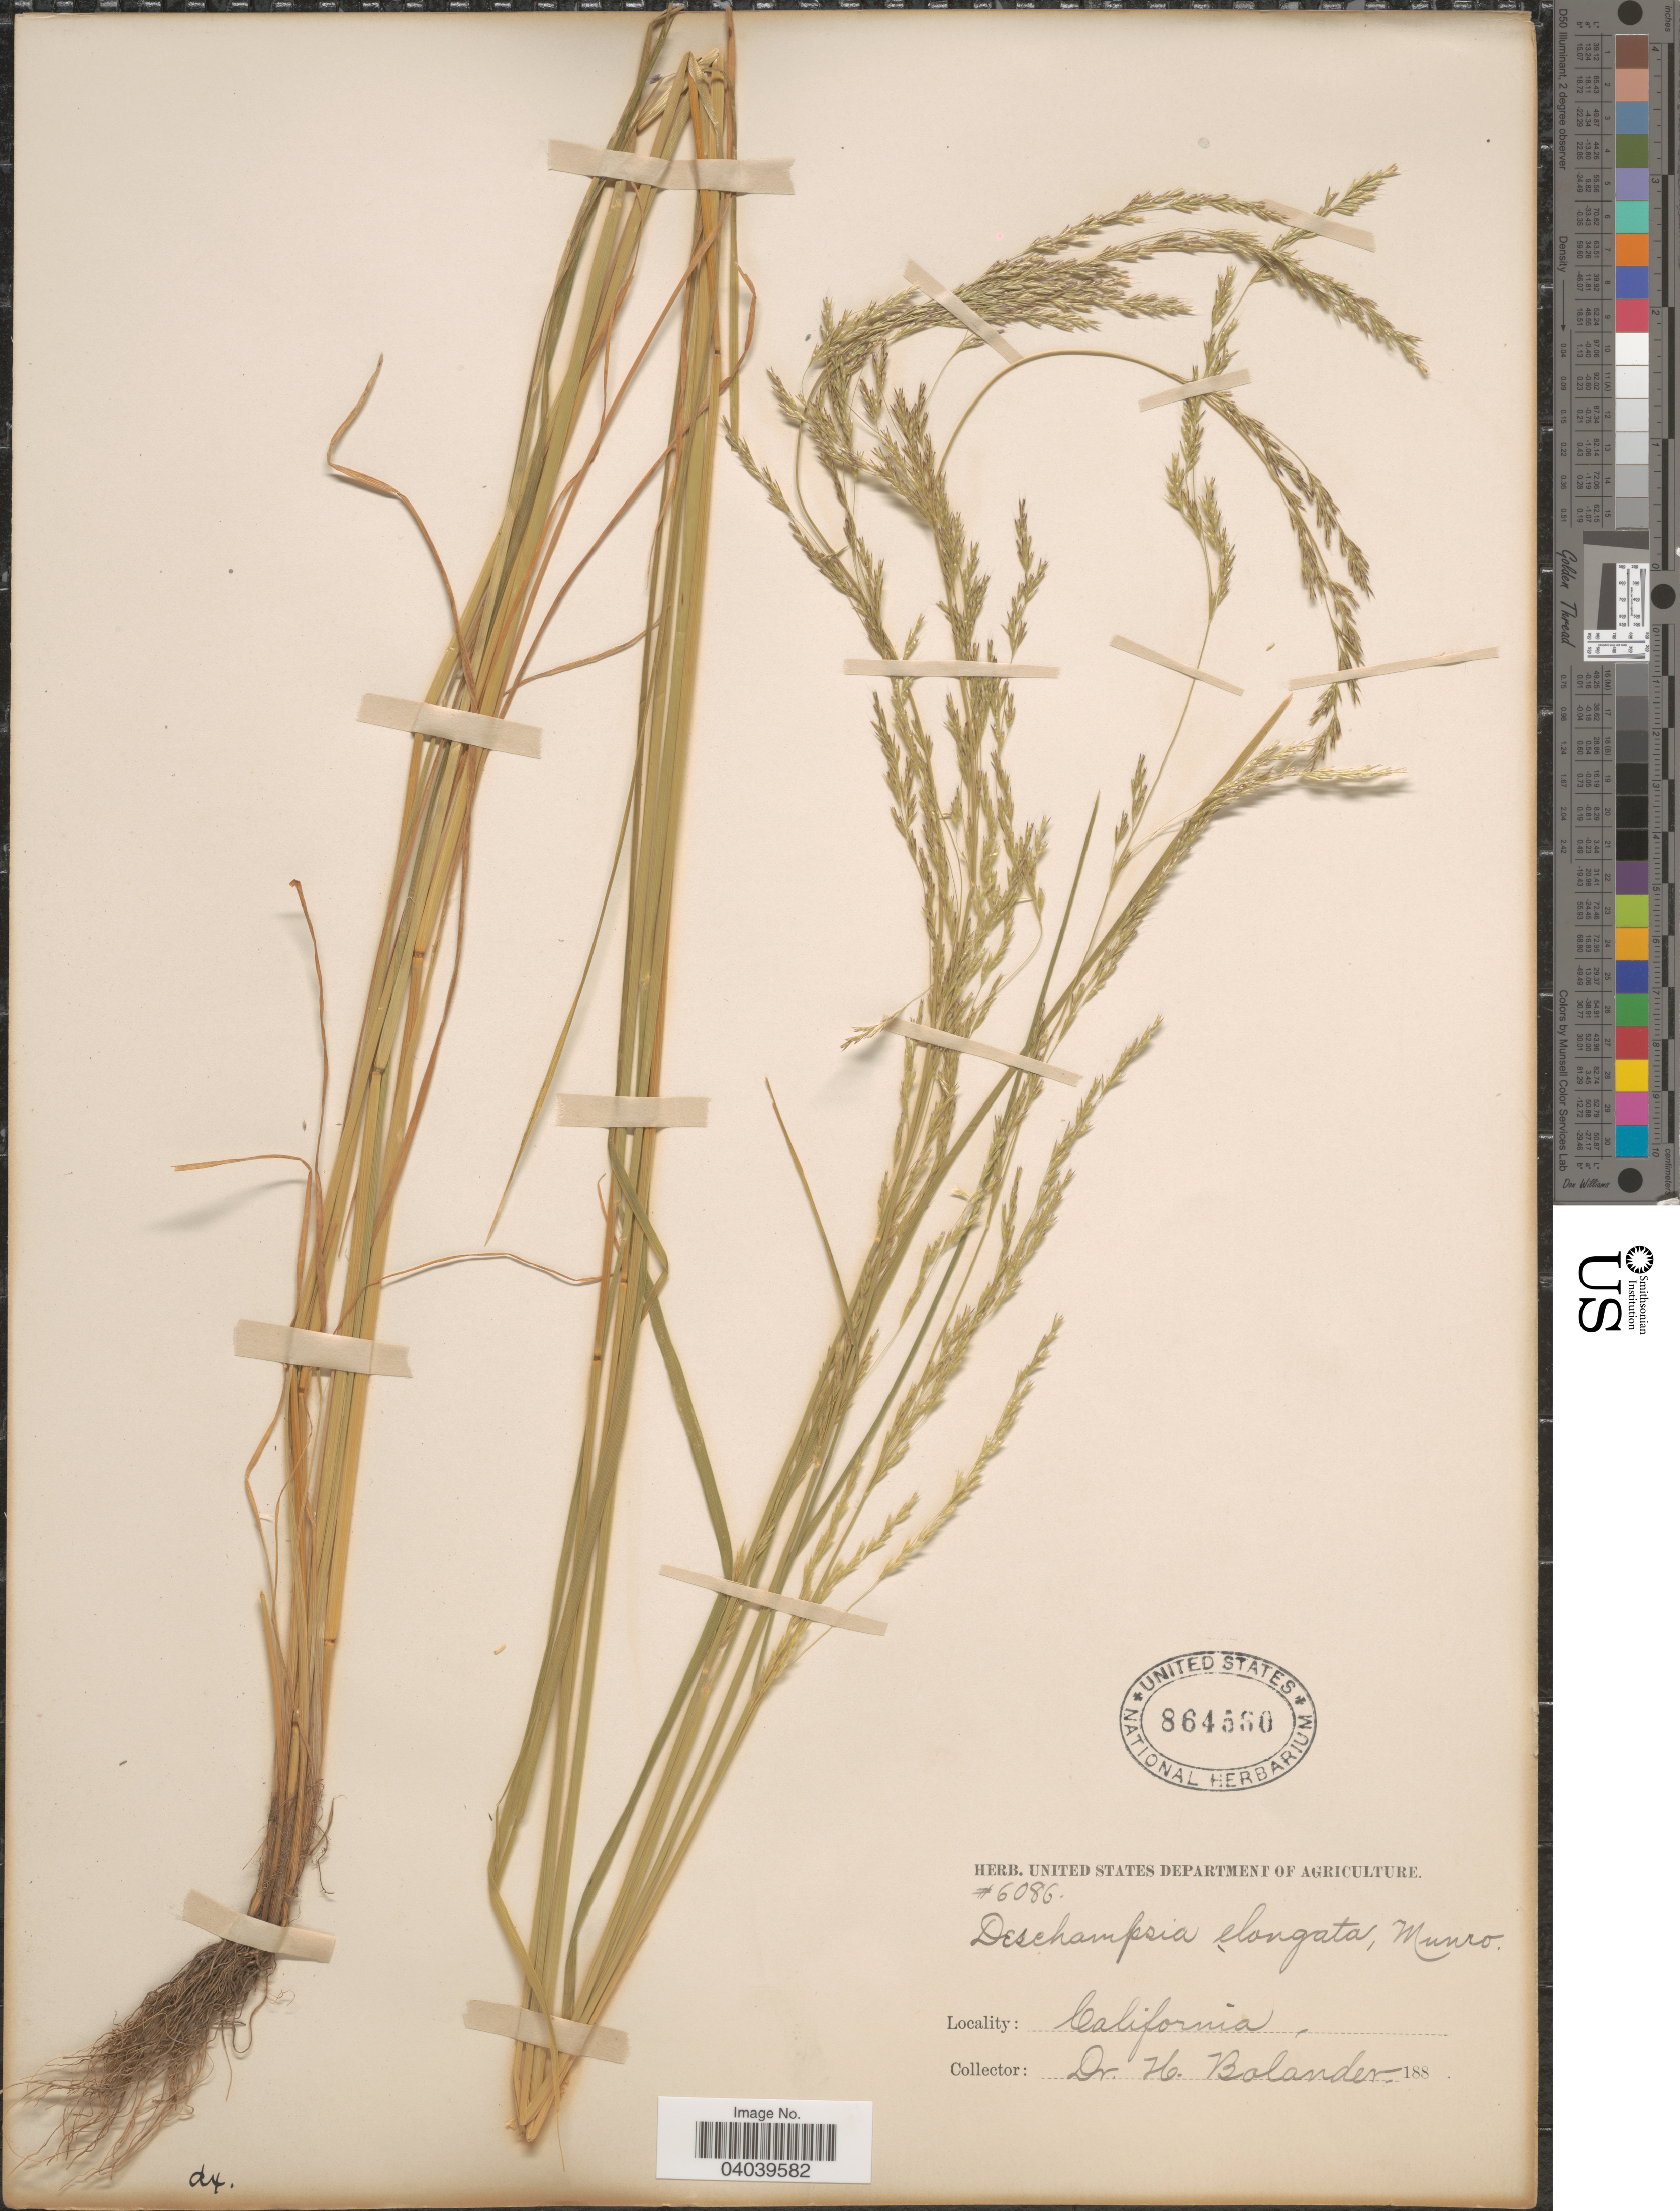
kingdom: Plantae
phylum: Tracheophyta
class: Liliopsida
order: Poales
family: Poaceae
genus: Deschampsia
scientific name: Deschampsia elongata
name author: (Hook.) Munro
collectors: H. Bolander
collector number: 6086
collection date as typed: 188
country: United States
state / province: California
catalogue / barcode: US 864580